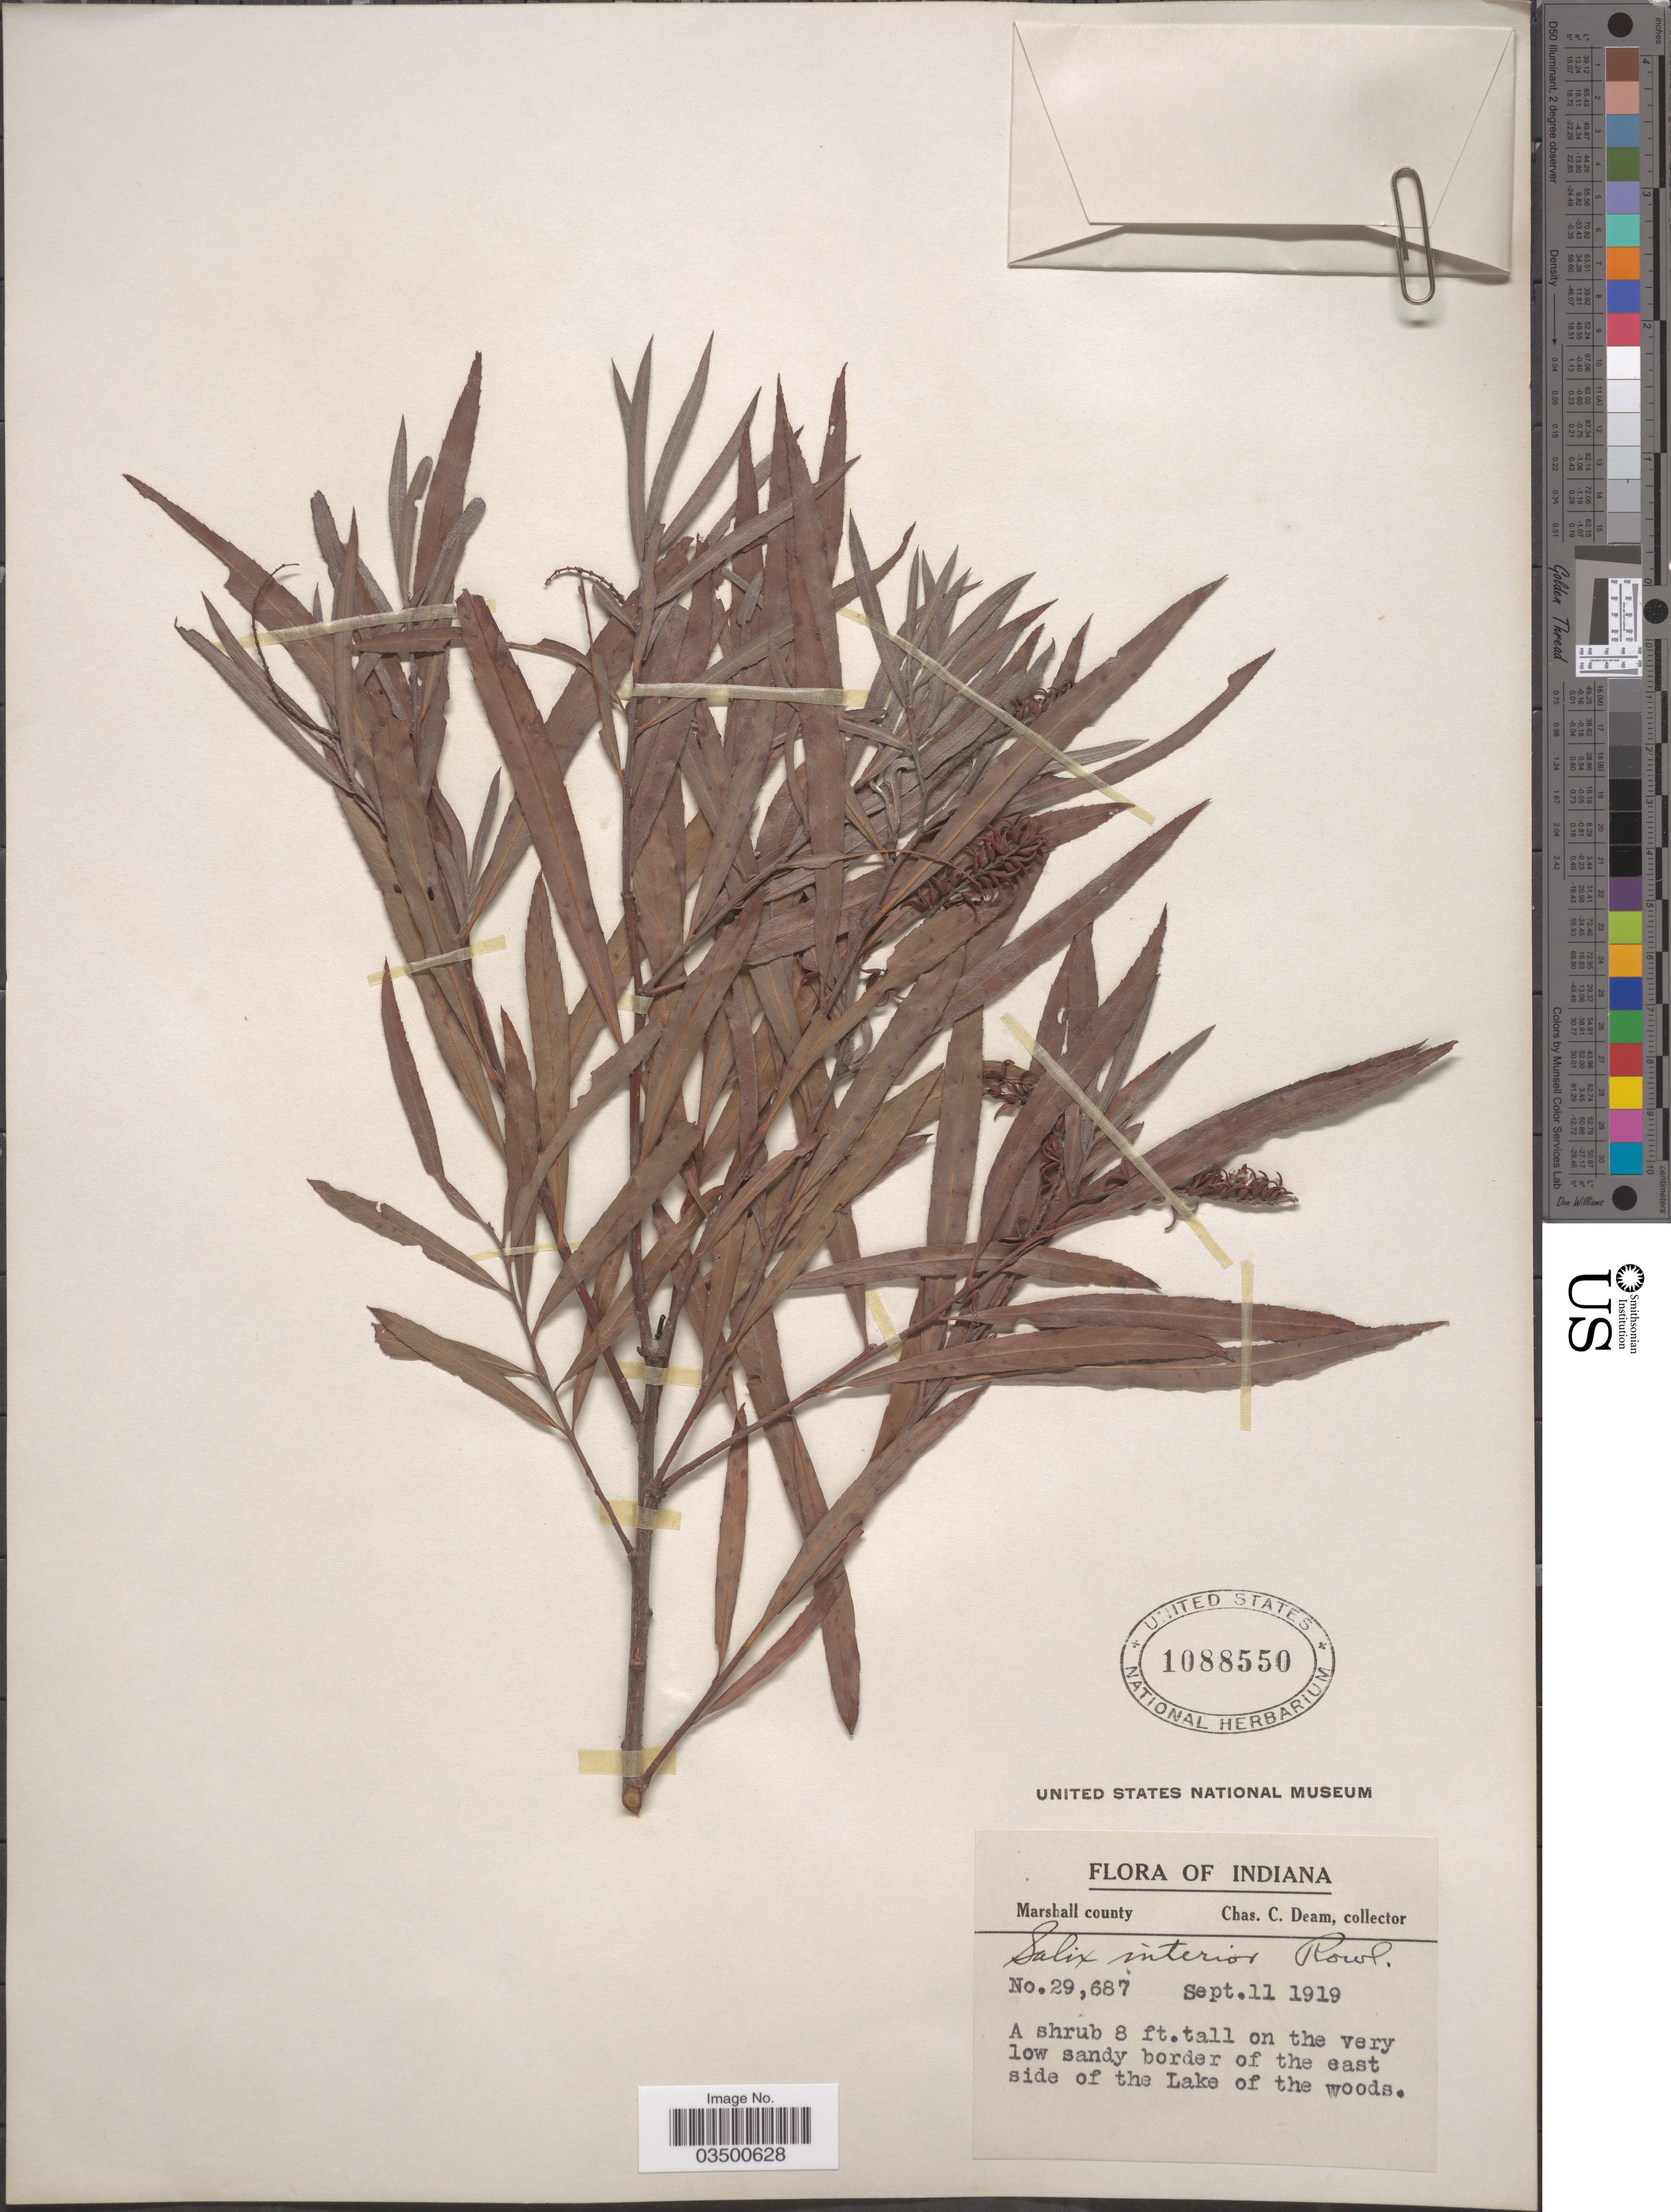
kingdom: Plantae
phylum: Tracheophyta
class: Magnoliopsida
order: Malpighiales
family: Salicaceae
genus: Salix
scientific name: Salix interior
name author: Rowlee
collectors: C. C. Deam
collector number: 29687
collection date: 1919-09-11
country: United States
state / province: Indiana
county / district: Marshall Co.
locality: On the very low sandy border of the east side of the Lake of the woods.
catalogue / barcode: US 1088550